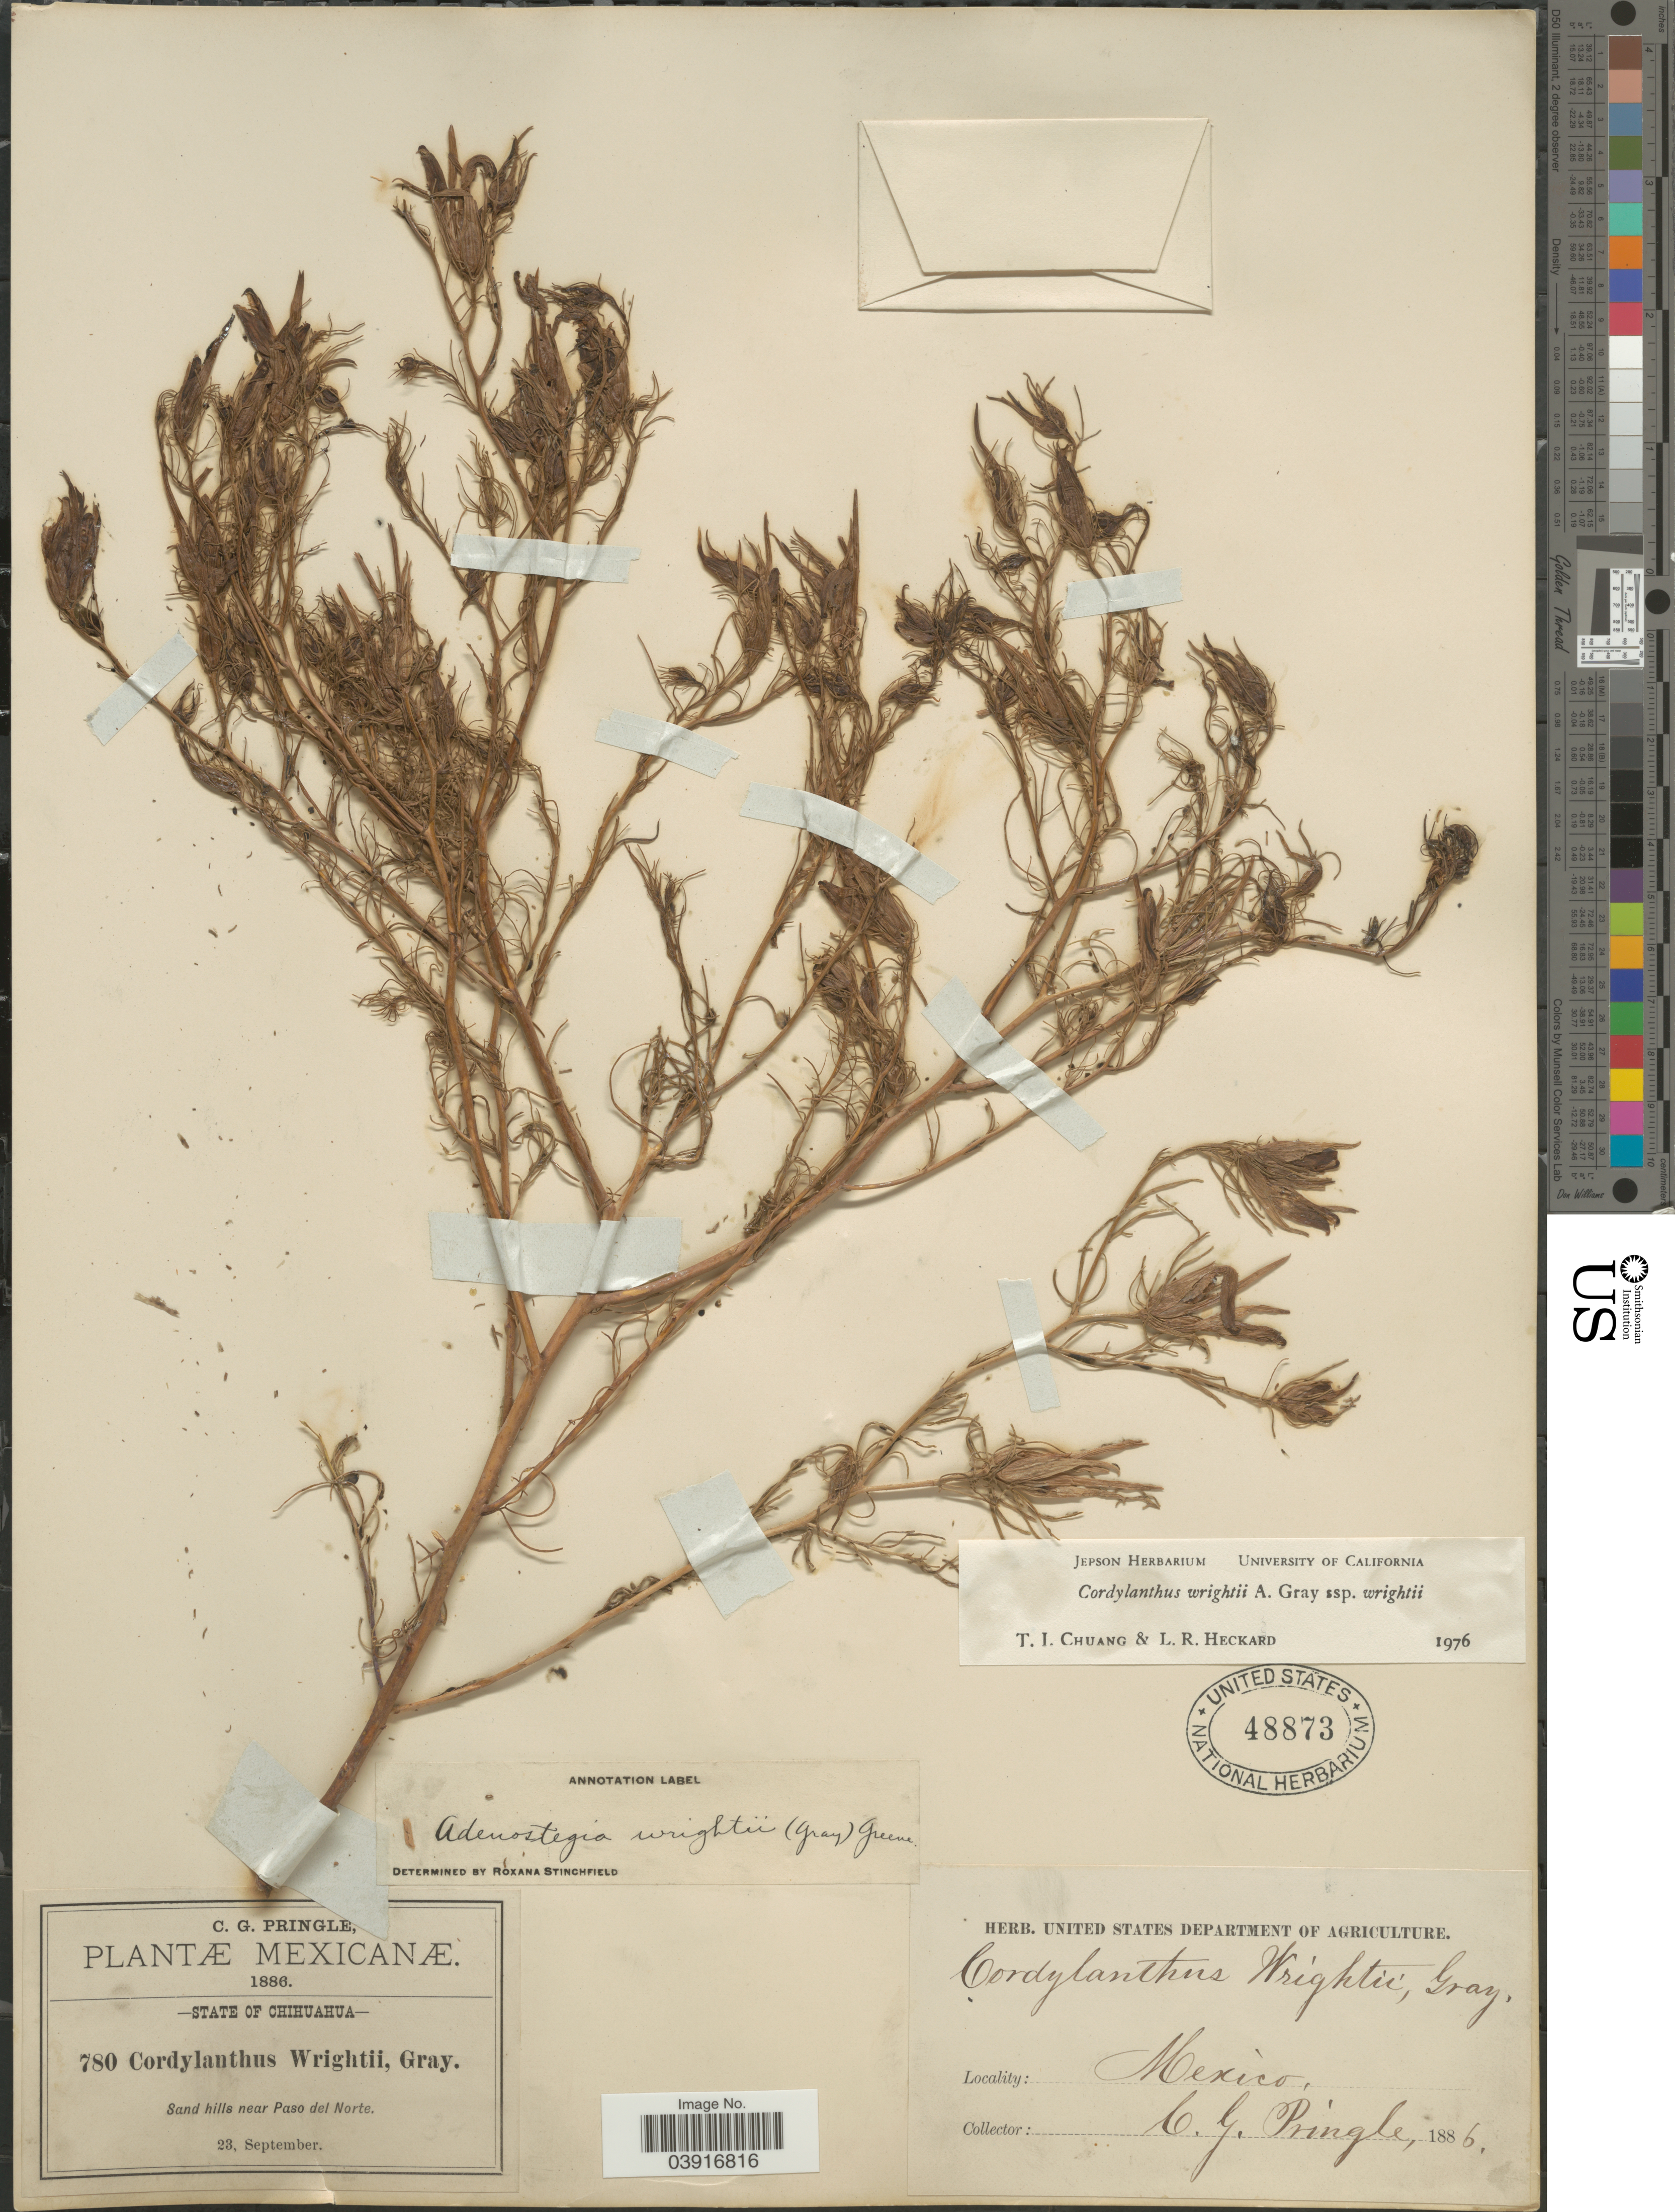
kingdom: Plantae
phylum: Tracheophyta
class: Magnoliopsida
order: Lamiales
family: Orobanchaceae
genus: Cordylanthus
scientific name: Cordylanthus wrightii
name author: A. Gray in Emory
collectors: C. G. Pringle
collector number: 780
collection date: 1886-09-23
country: Mexico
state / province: Chihuahua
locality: Sand hills near Paso del Norte.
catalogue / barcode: US 48873